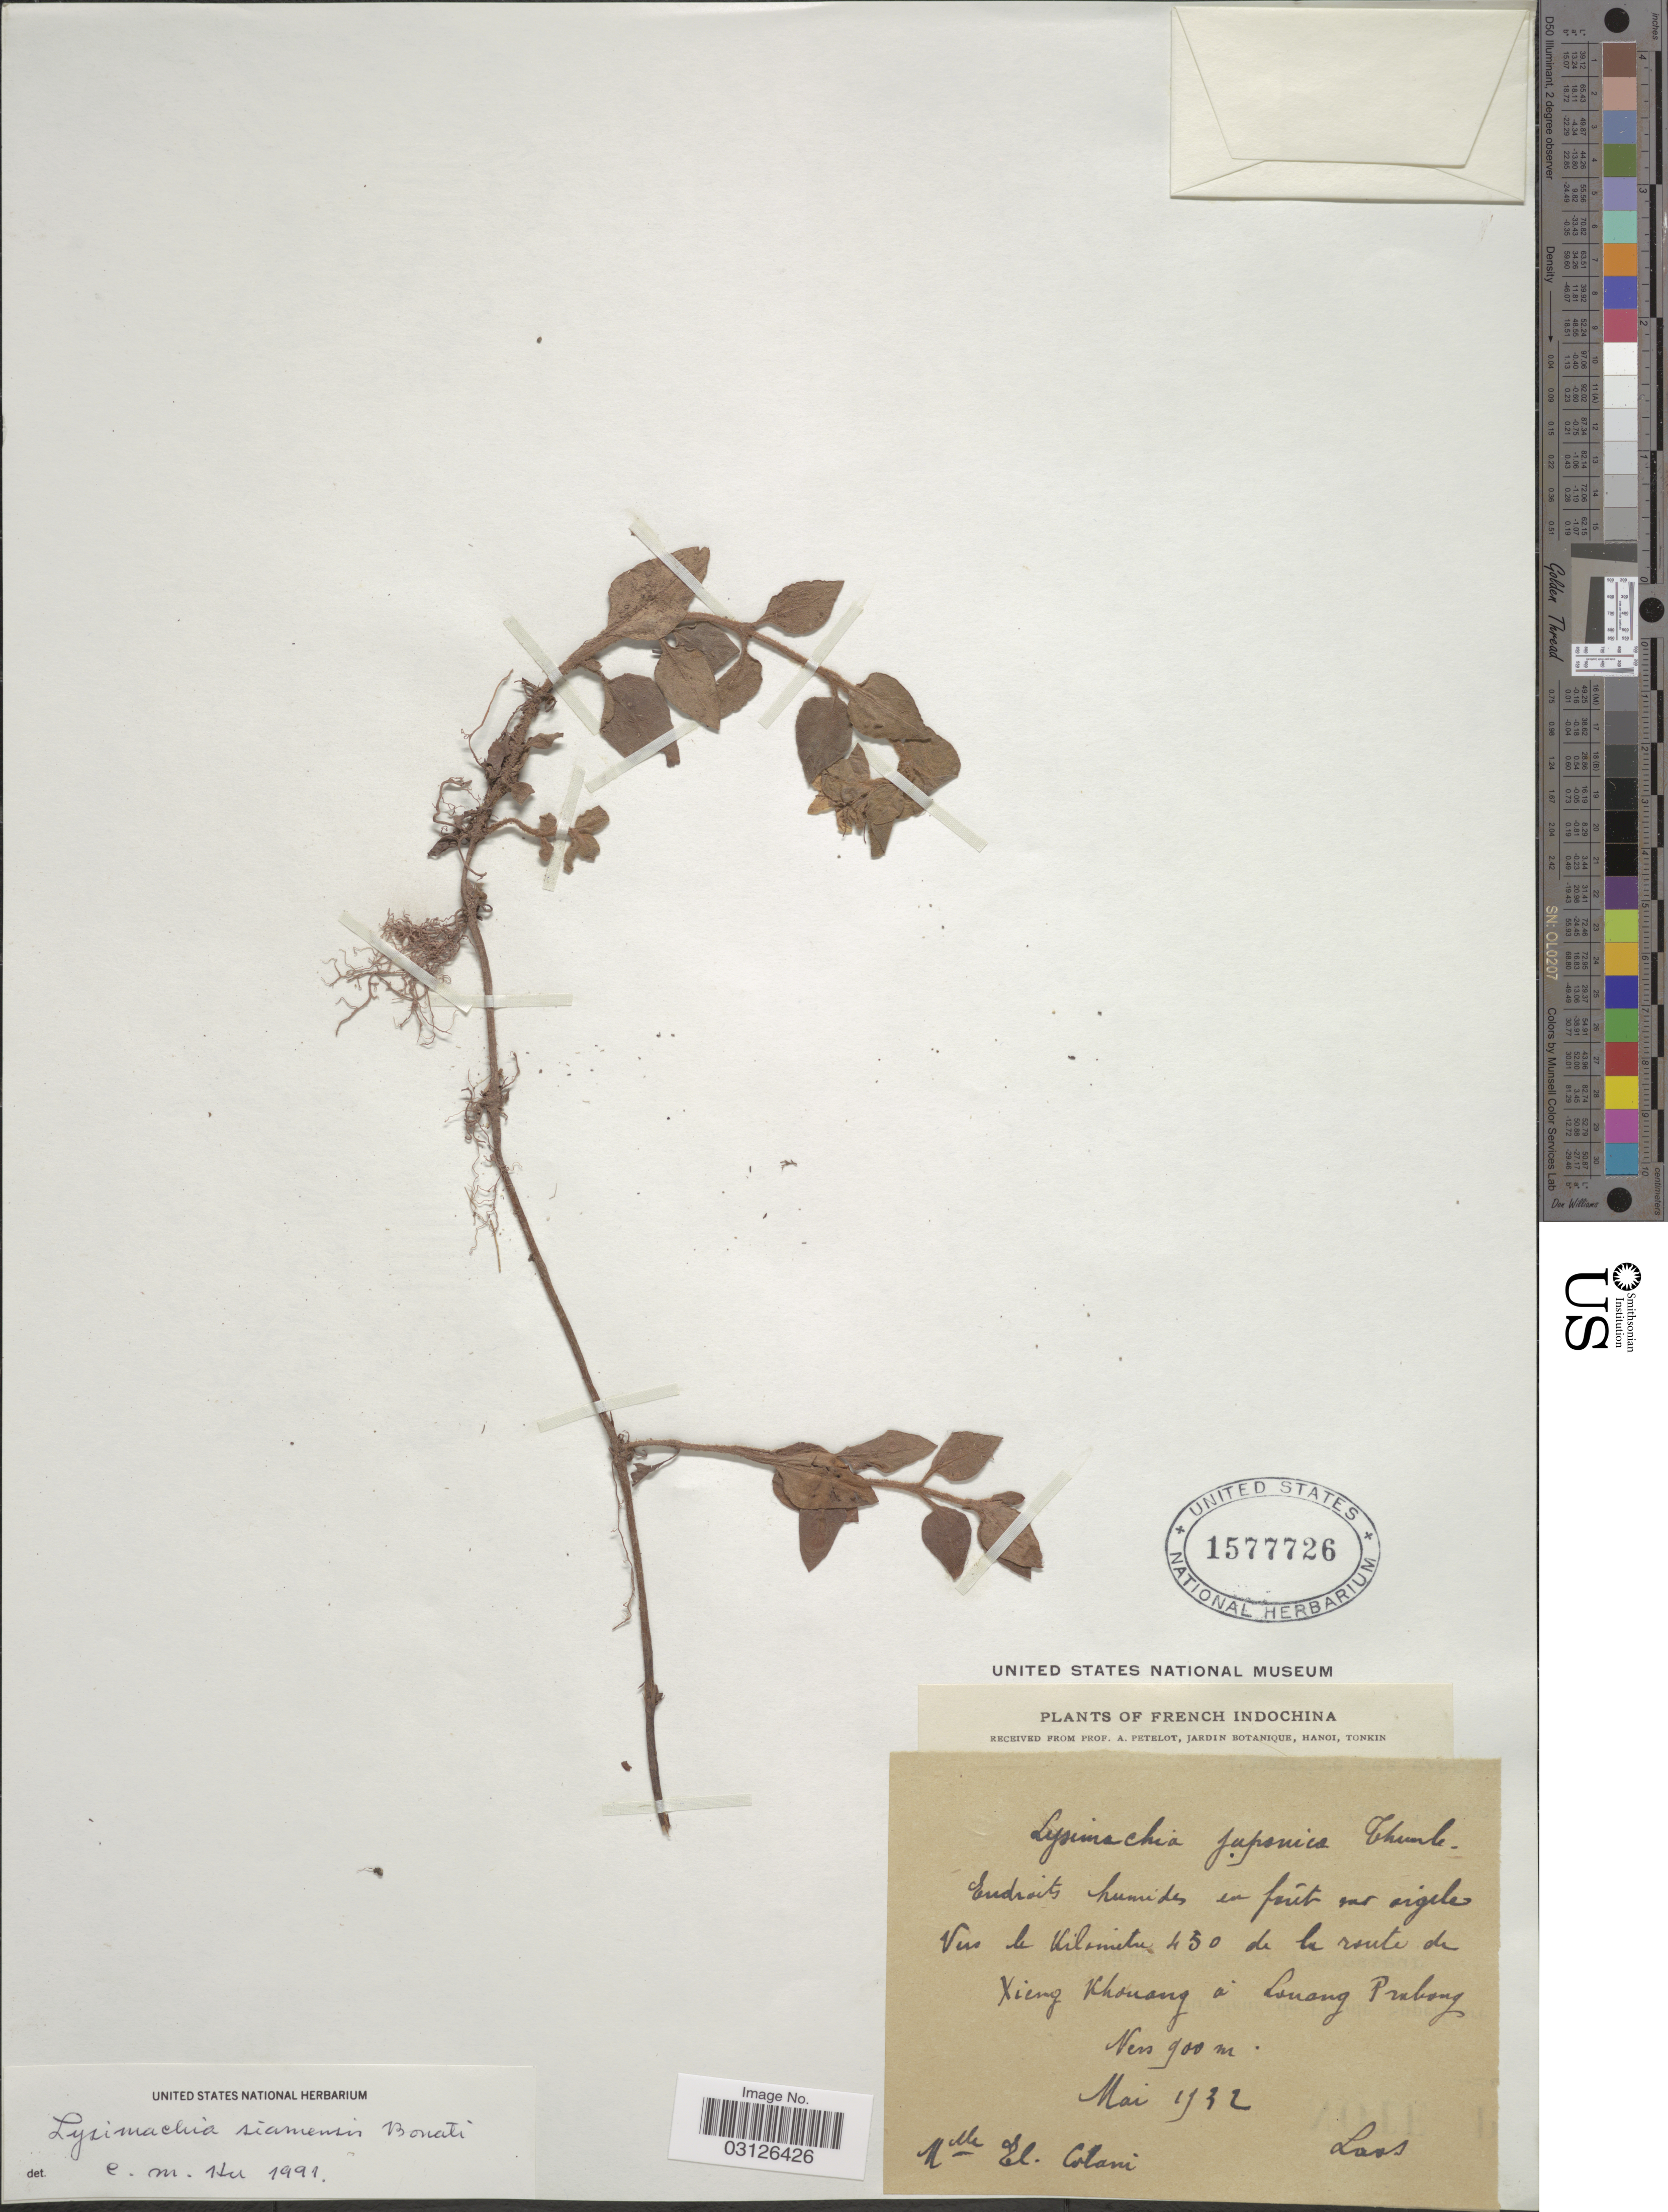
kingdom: Plantae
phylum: Tracheophyta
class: Magnoliopsida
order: Ericales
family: Primulaceae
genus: Lysimachia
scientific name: Lysimachia japonica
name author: Thunb.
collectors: A. Petelot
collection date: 1932-05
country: Laos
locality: Vers le Kilamitu 450 de la route de Xieng Khouang á Luang Prabang.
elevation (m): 900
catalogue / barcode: US 1577726